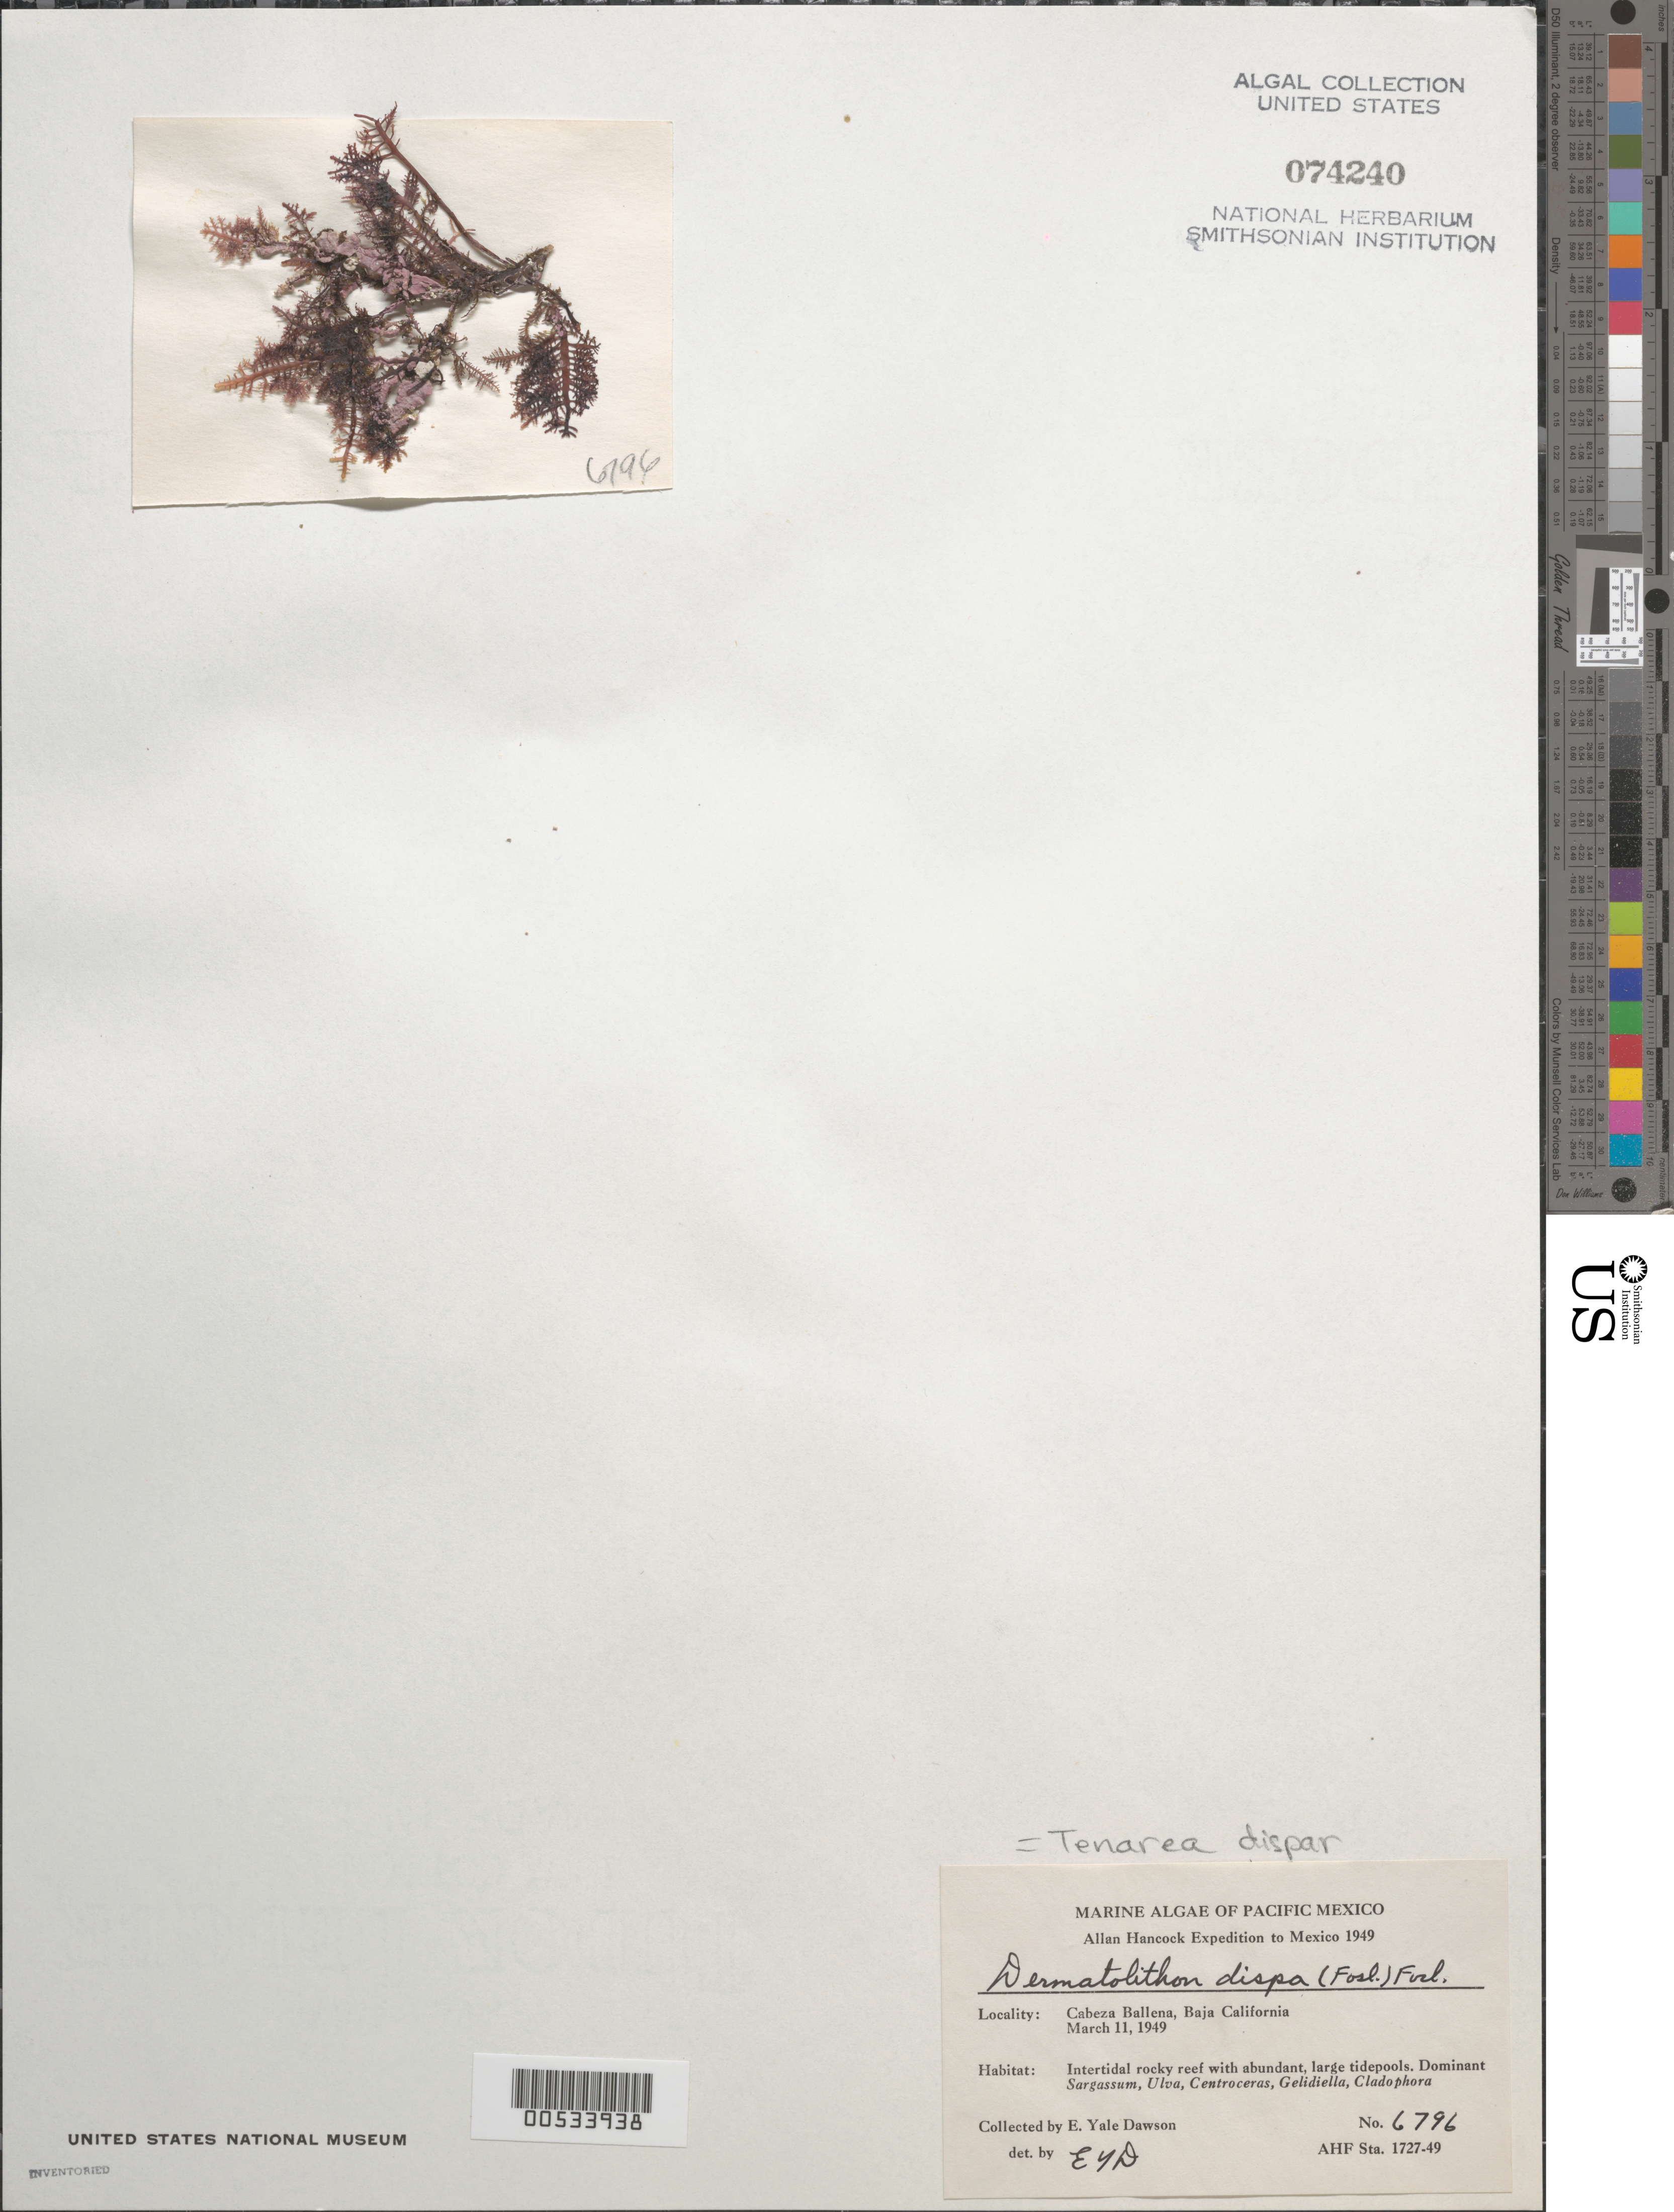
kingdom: Plantae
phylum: Rhodophyta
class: Florideophyceae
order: Corallinales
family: Lithophyllaceae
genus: Lithophyllum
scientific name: Lithophyllum dispar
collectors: M. Neushul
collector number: EYD 6796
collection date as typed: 11 Mar 1949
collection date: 1949-03-11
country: Mexico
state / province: Baja California Sur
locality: Cabeza Ballena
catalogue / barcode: US 74240